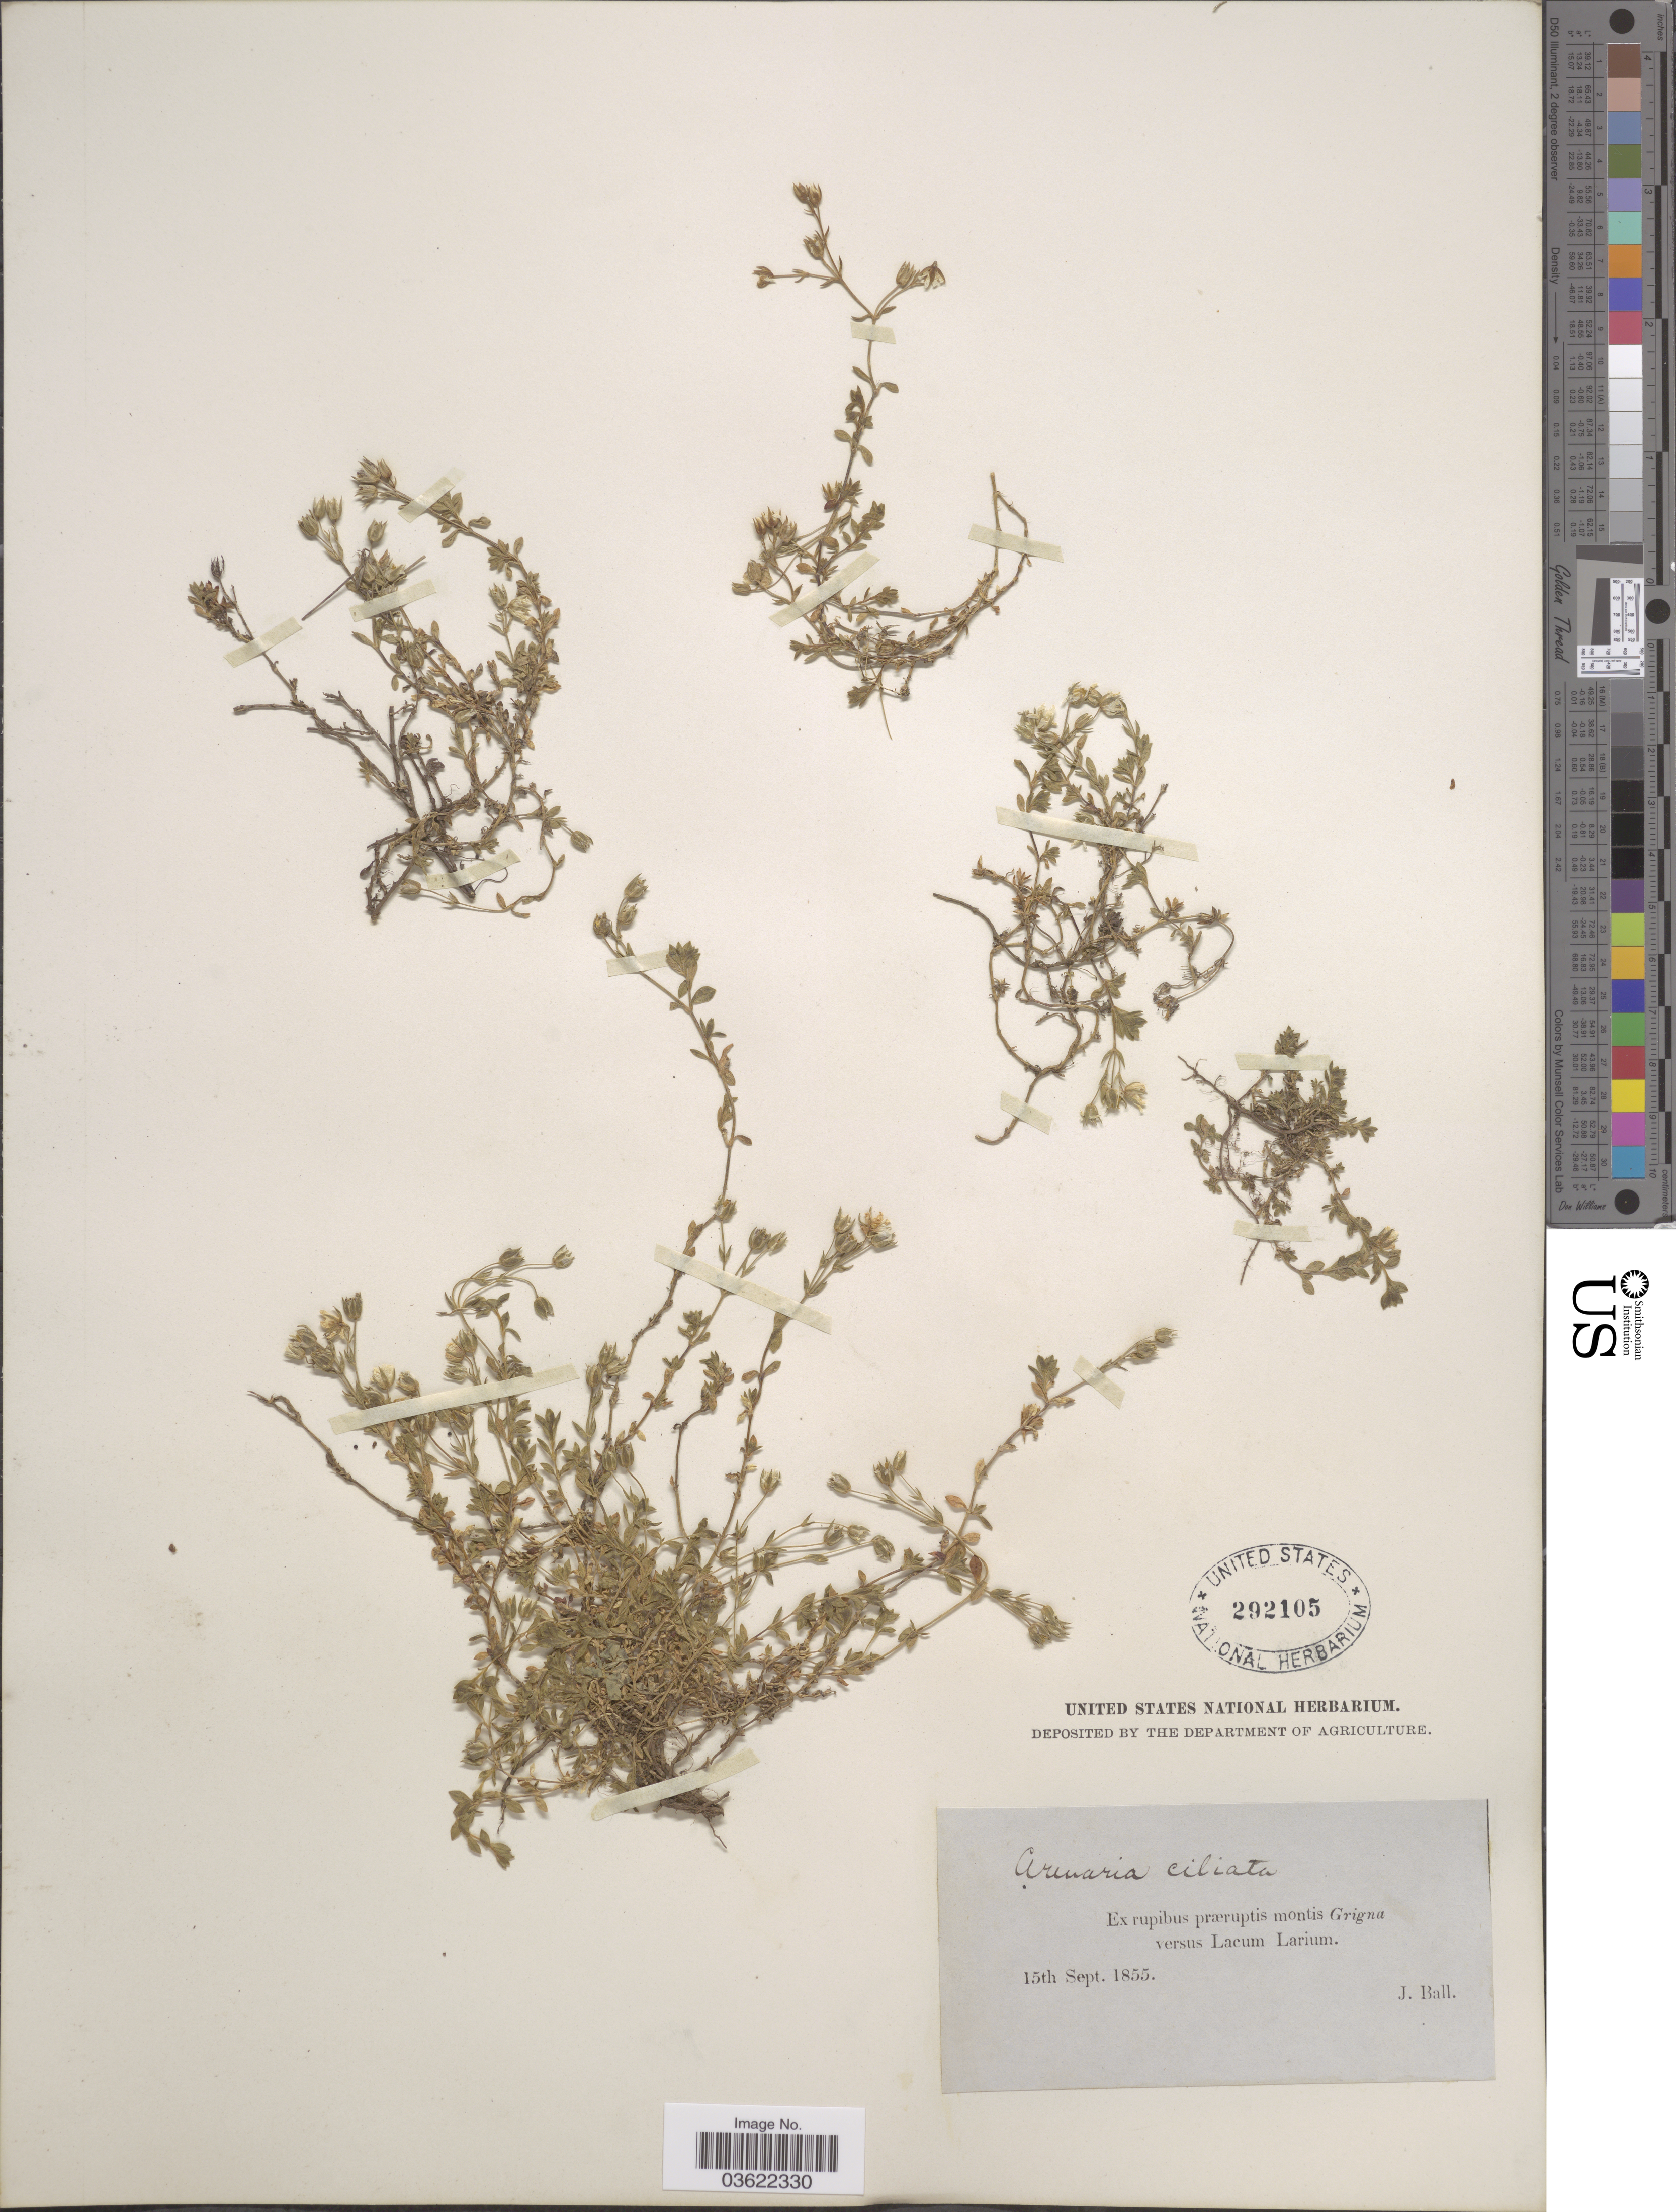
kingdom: Plantae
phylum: Tracheophyta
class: Magnoliopsida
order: Caryophyllales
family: Caryophyllaceae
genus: Arenaria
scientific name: Arenaria ciliata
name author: L.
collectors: J. Ball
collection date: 1855-09-15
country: Italy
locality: Ex rupibus montis Grigna versus Lacum Laricum.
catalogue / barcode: US 292105